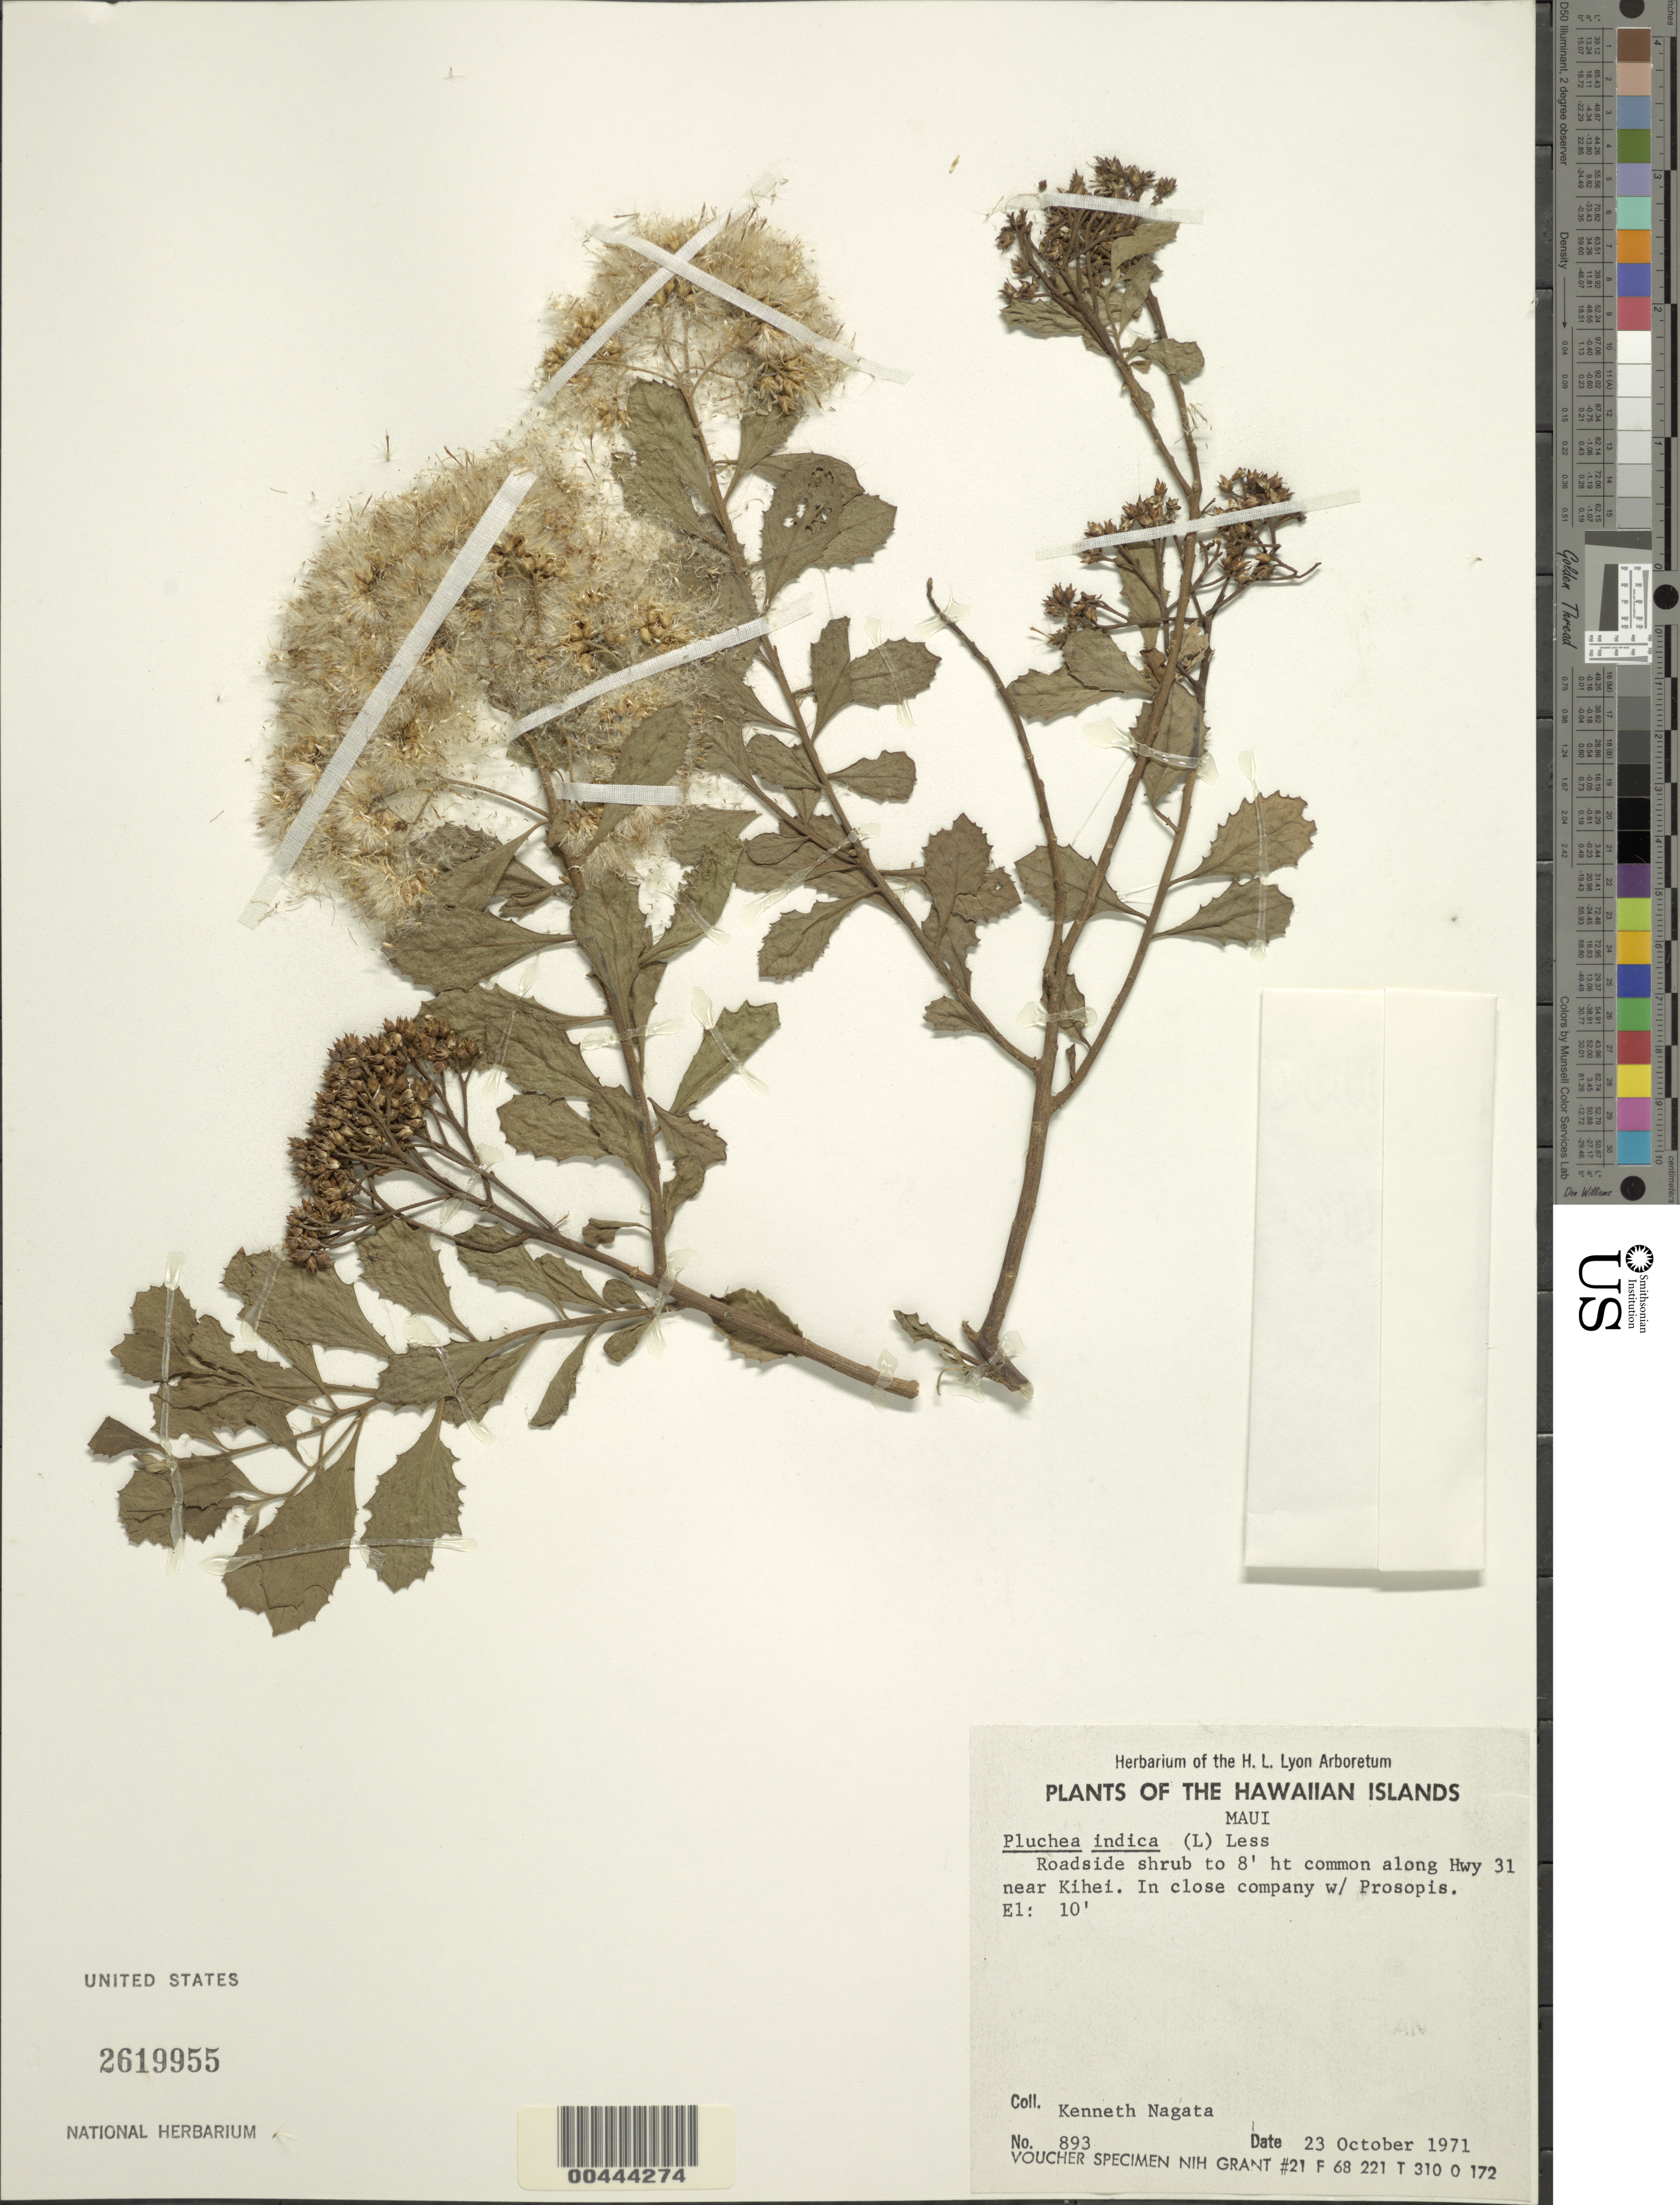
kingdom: Plantae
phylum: Tracheophyta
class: Magnoliopsida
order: Asterales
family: Asteraceae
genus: Pluchea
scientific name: Pluchea indica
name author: (L.) Less.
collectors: K. Nagata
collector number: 893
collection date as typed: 23 Oct 1971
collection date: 1971-10-23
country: United States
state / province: Hawaii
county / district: Maui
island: Maui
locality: Along Highway 31 near Kihei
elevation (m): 3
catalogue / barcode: US 2619955